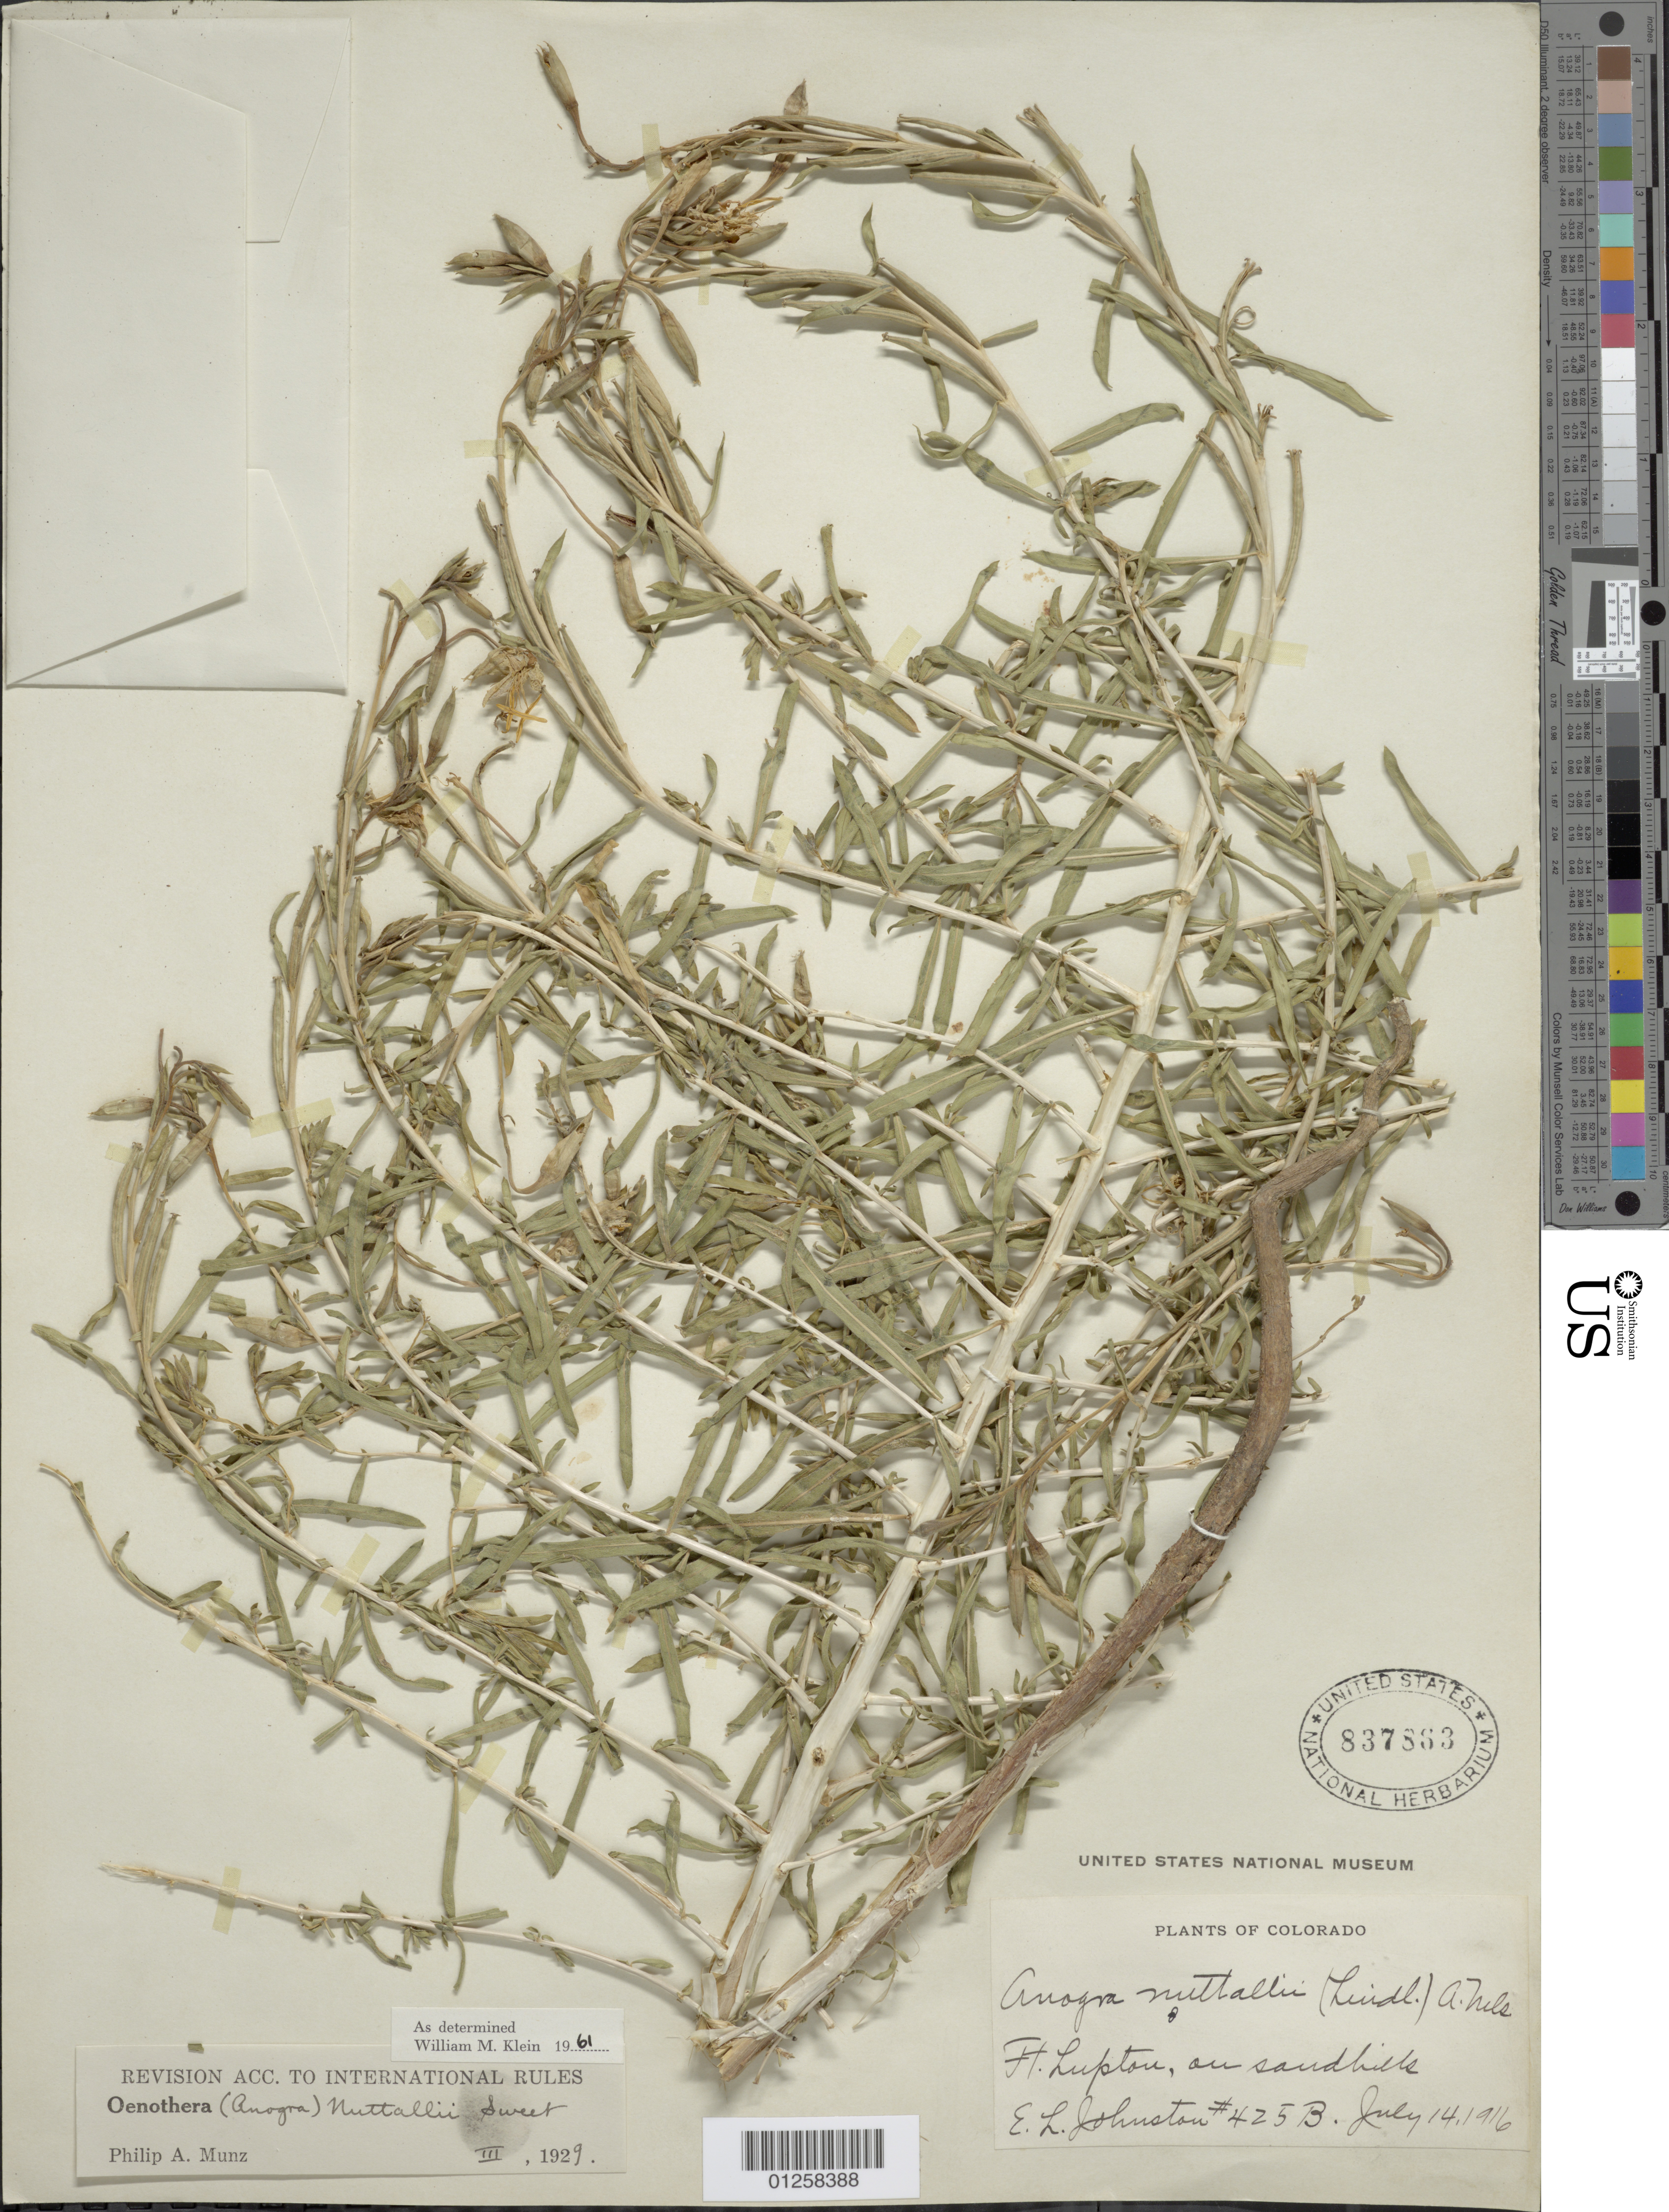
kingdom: Plantae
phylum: Tracheophyta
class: Magnoliopsida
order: Myrtales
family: Onagraceae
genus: Oenothera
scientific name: Oenothera nuttallii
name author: Sweet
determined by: Klein, W. M.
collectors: E. L. Johnston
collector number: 425B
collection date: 1916-07-14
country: United States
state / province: Colorado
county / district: Wel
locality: Ft. Lupton.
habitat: On sand hills.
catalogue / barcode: US 837863